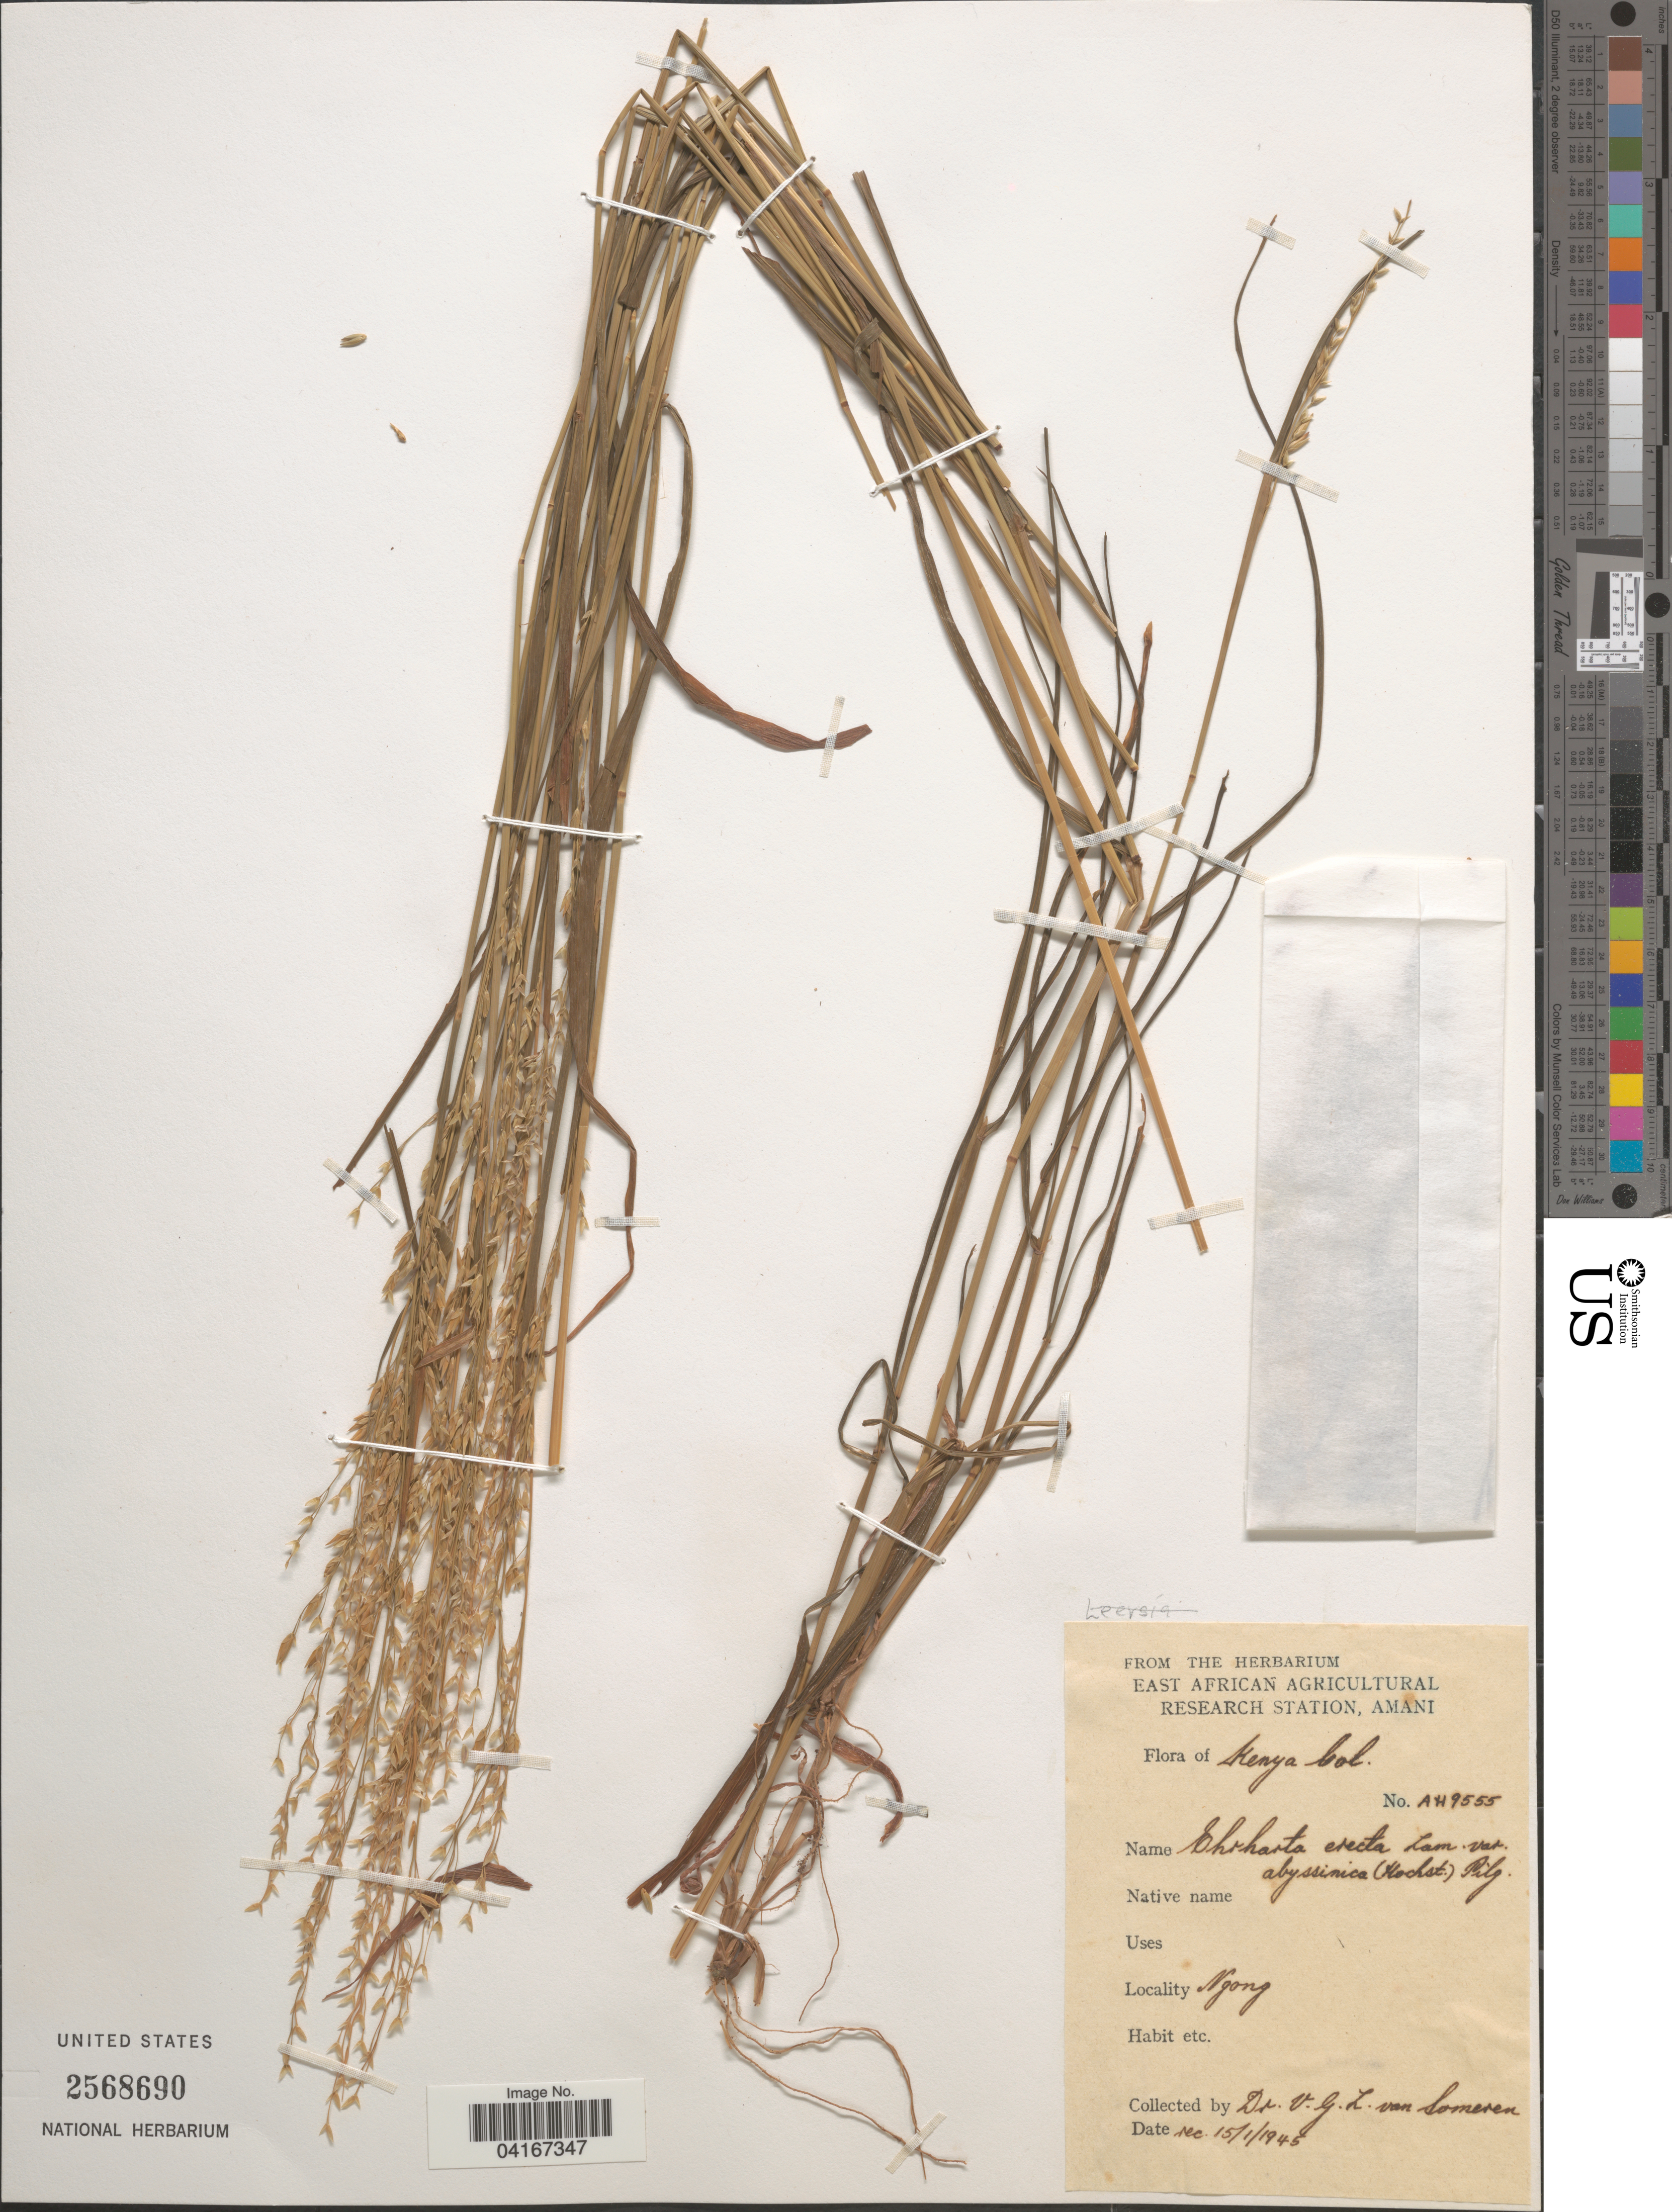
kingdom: Plantae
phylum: Tracheophyta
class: Liliopsida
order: Poales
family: Poaceae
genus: Ehrharta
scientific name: Ehrharta erecta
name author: Lam.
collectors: V. Someren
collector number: AH9555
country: Kenya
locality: Kenya bot. Ngong.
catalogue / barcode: US 2568690